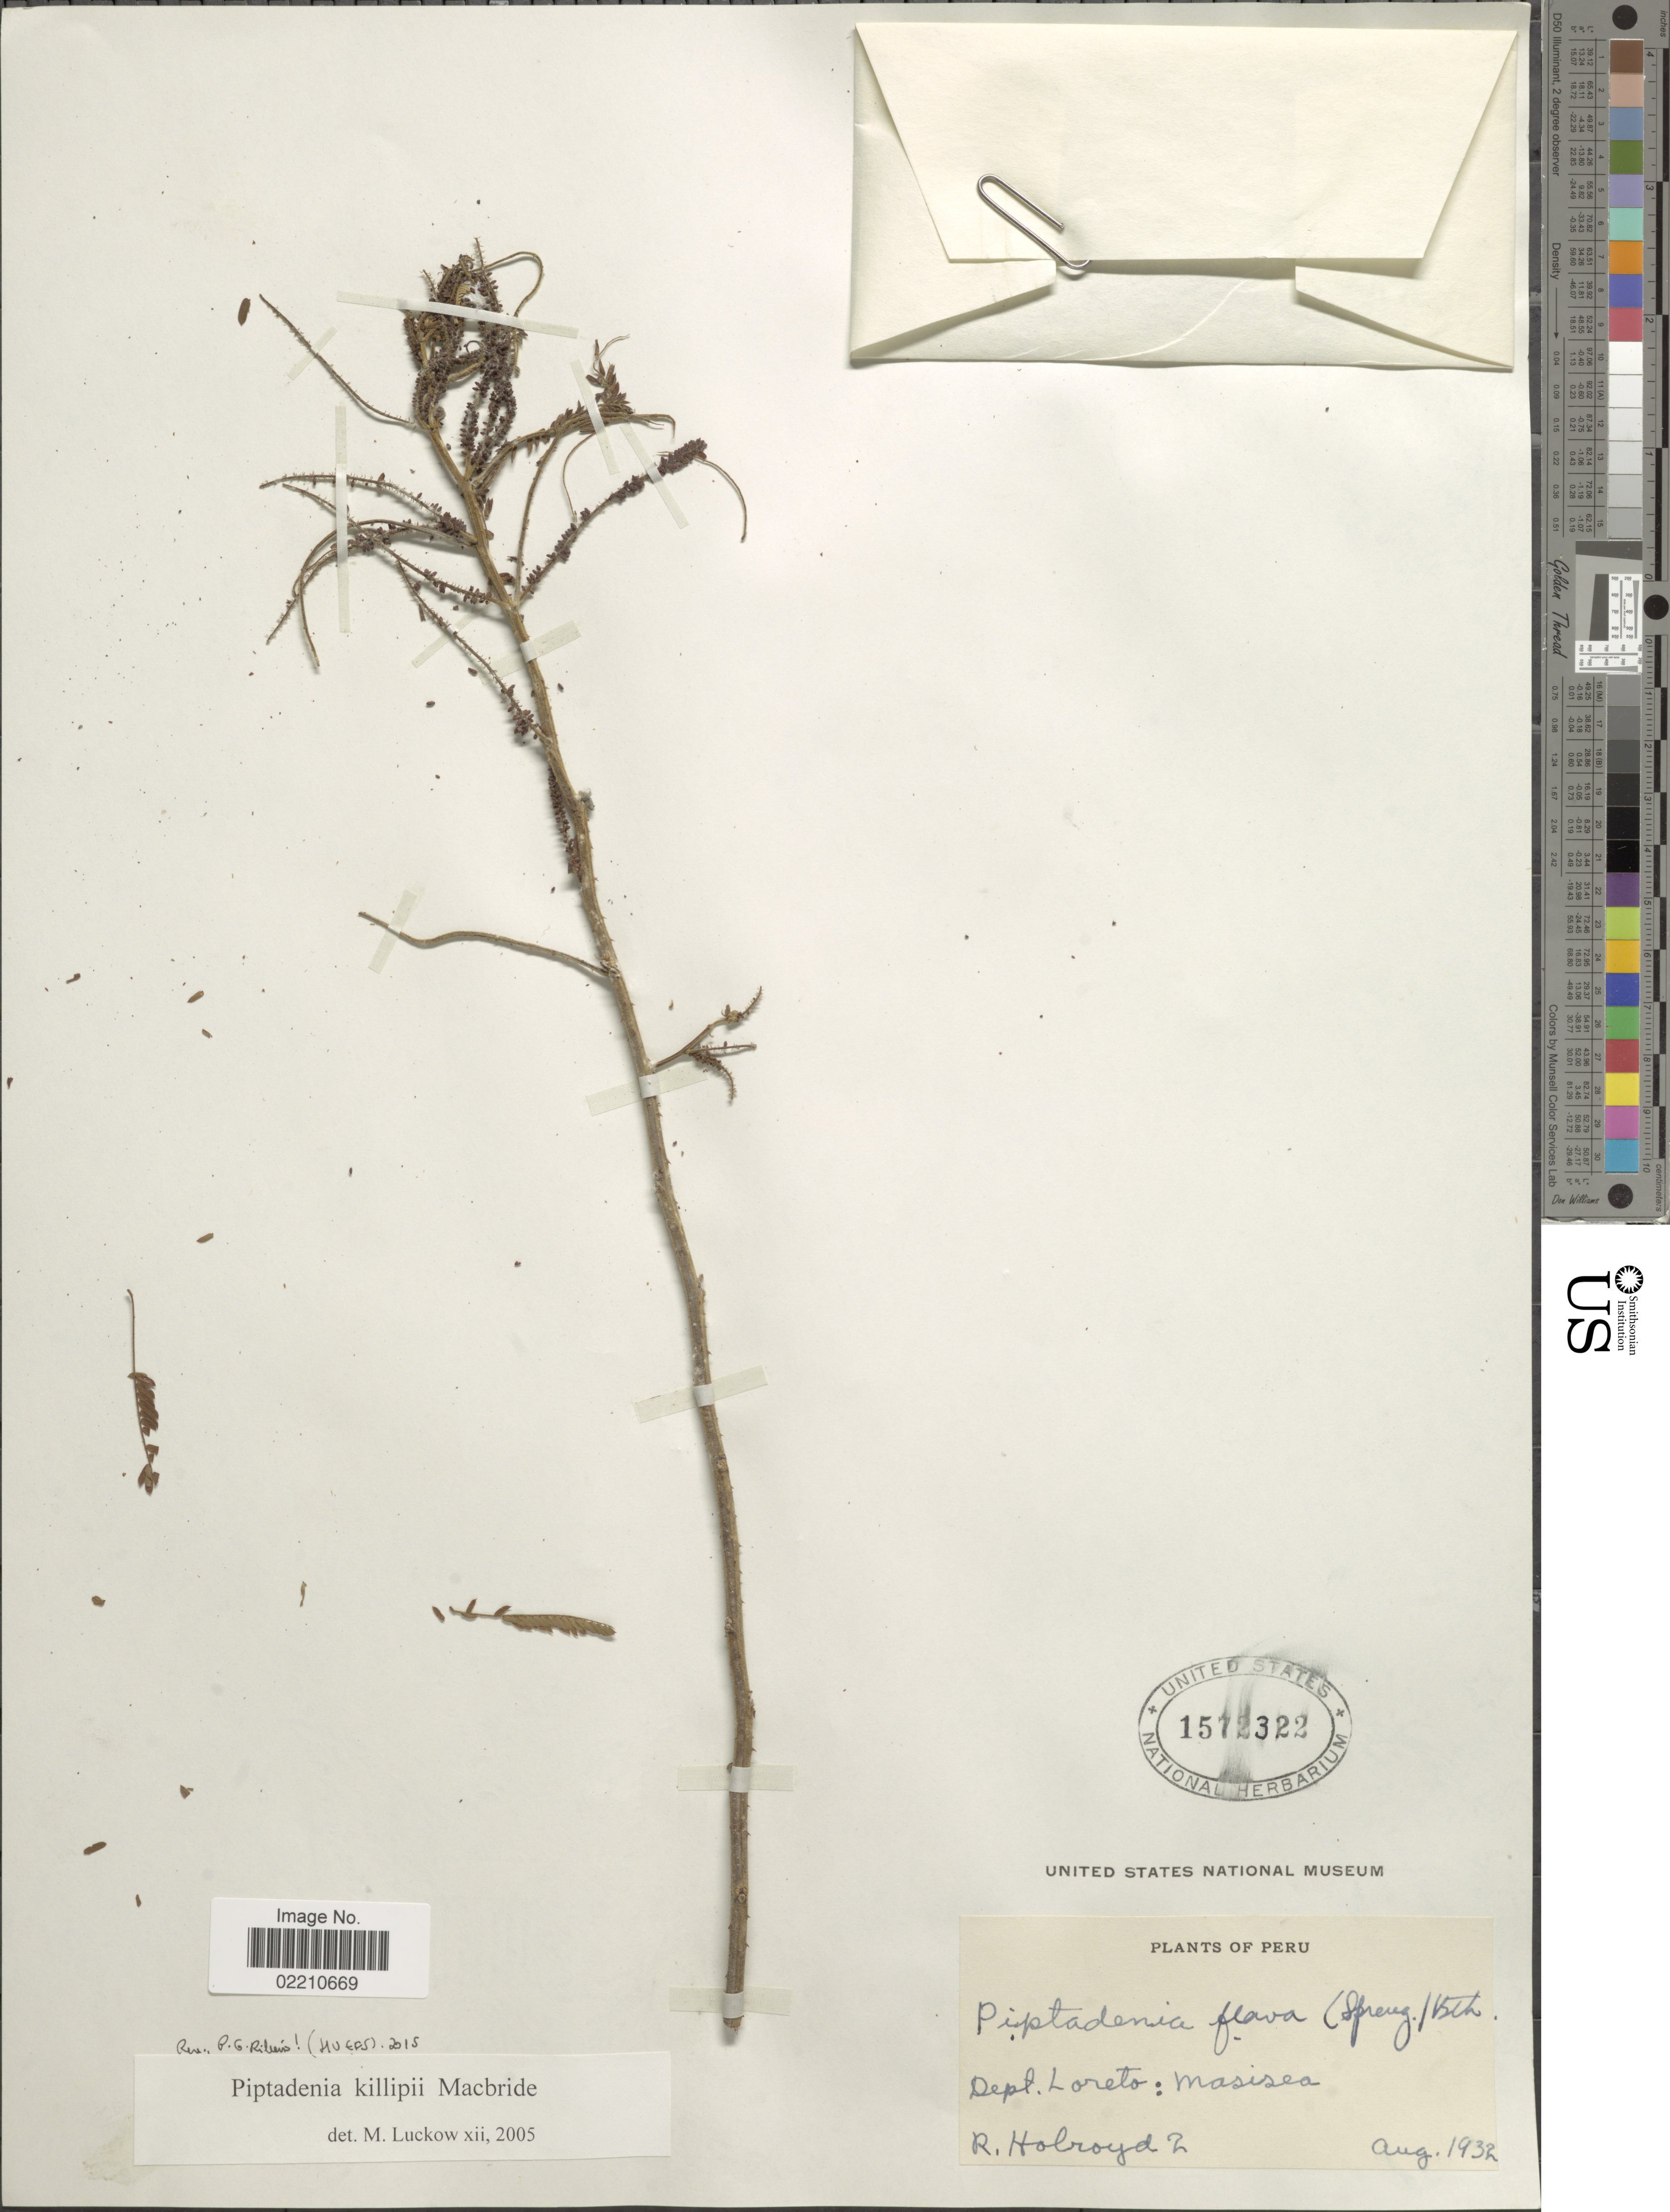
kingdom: Plantae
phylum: Tracheophyta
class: Magnoliopsida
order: Fabales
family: Fabaceae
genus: Piptadenia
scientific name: Piptadenia killipii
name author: J.F. Macbr.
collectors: R. Holroyd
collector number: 2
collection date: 1932-08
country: Peru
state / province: Loreto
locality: Masisea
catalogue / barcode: US 1572322